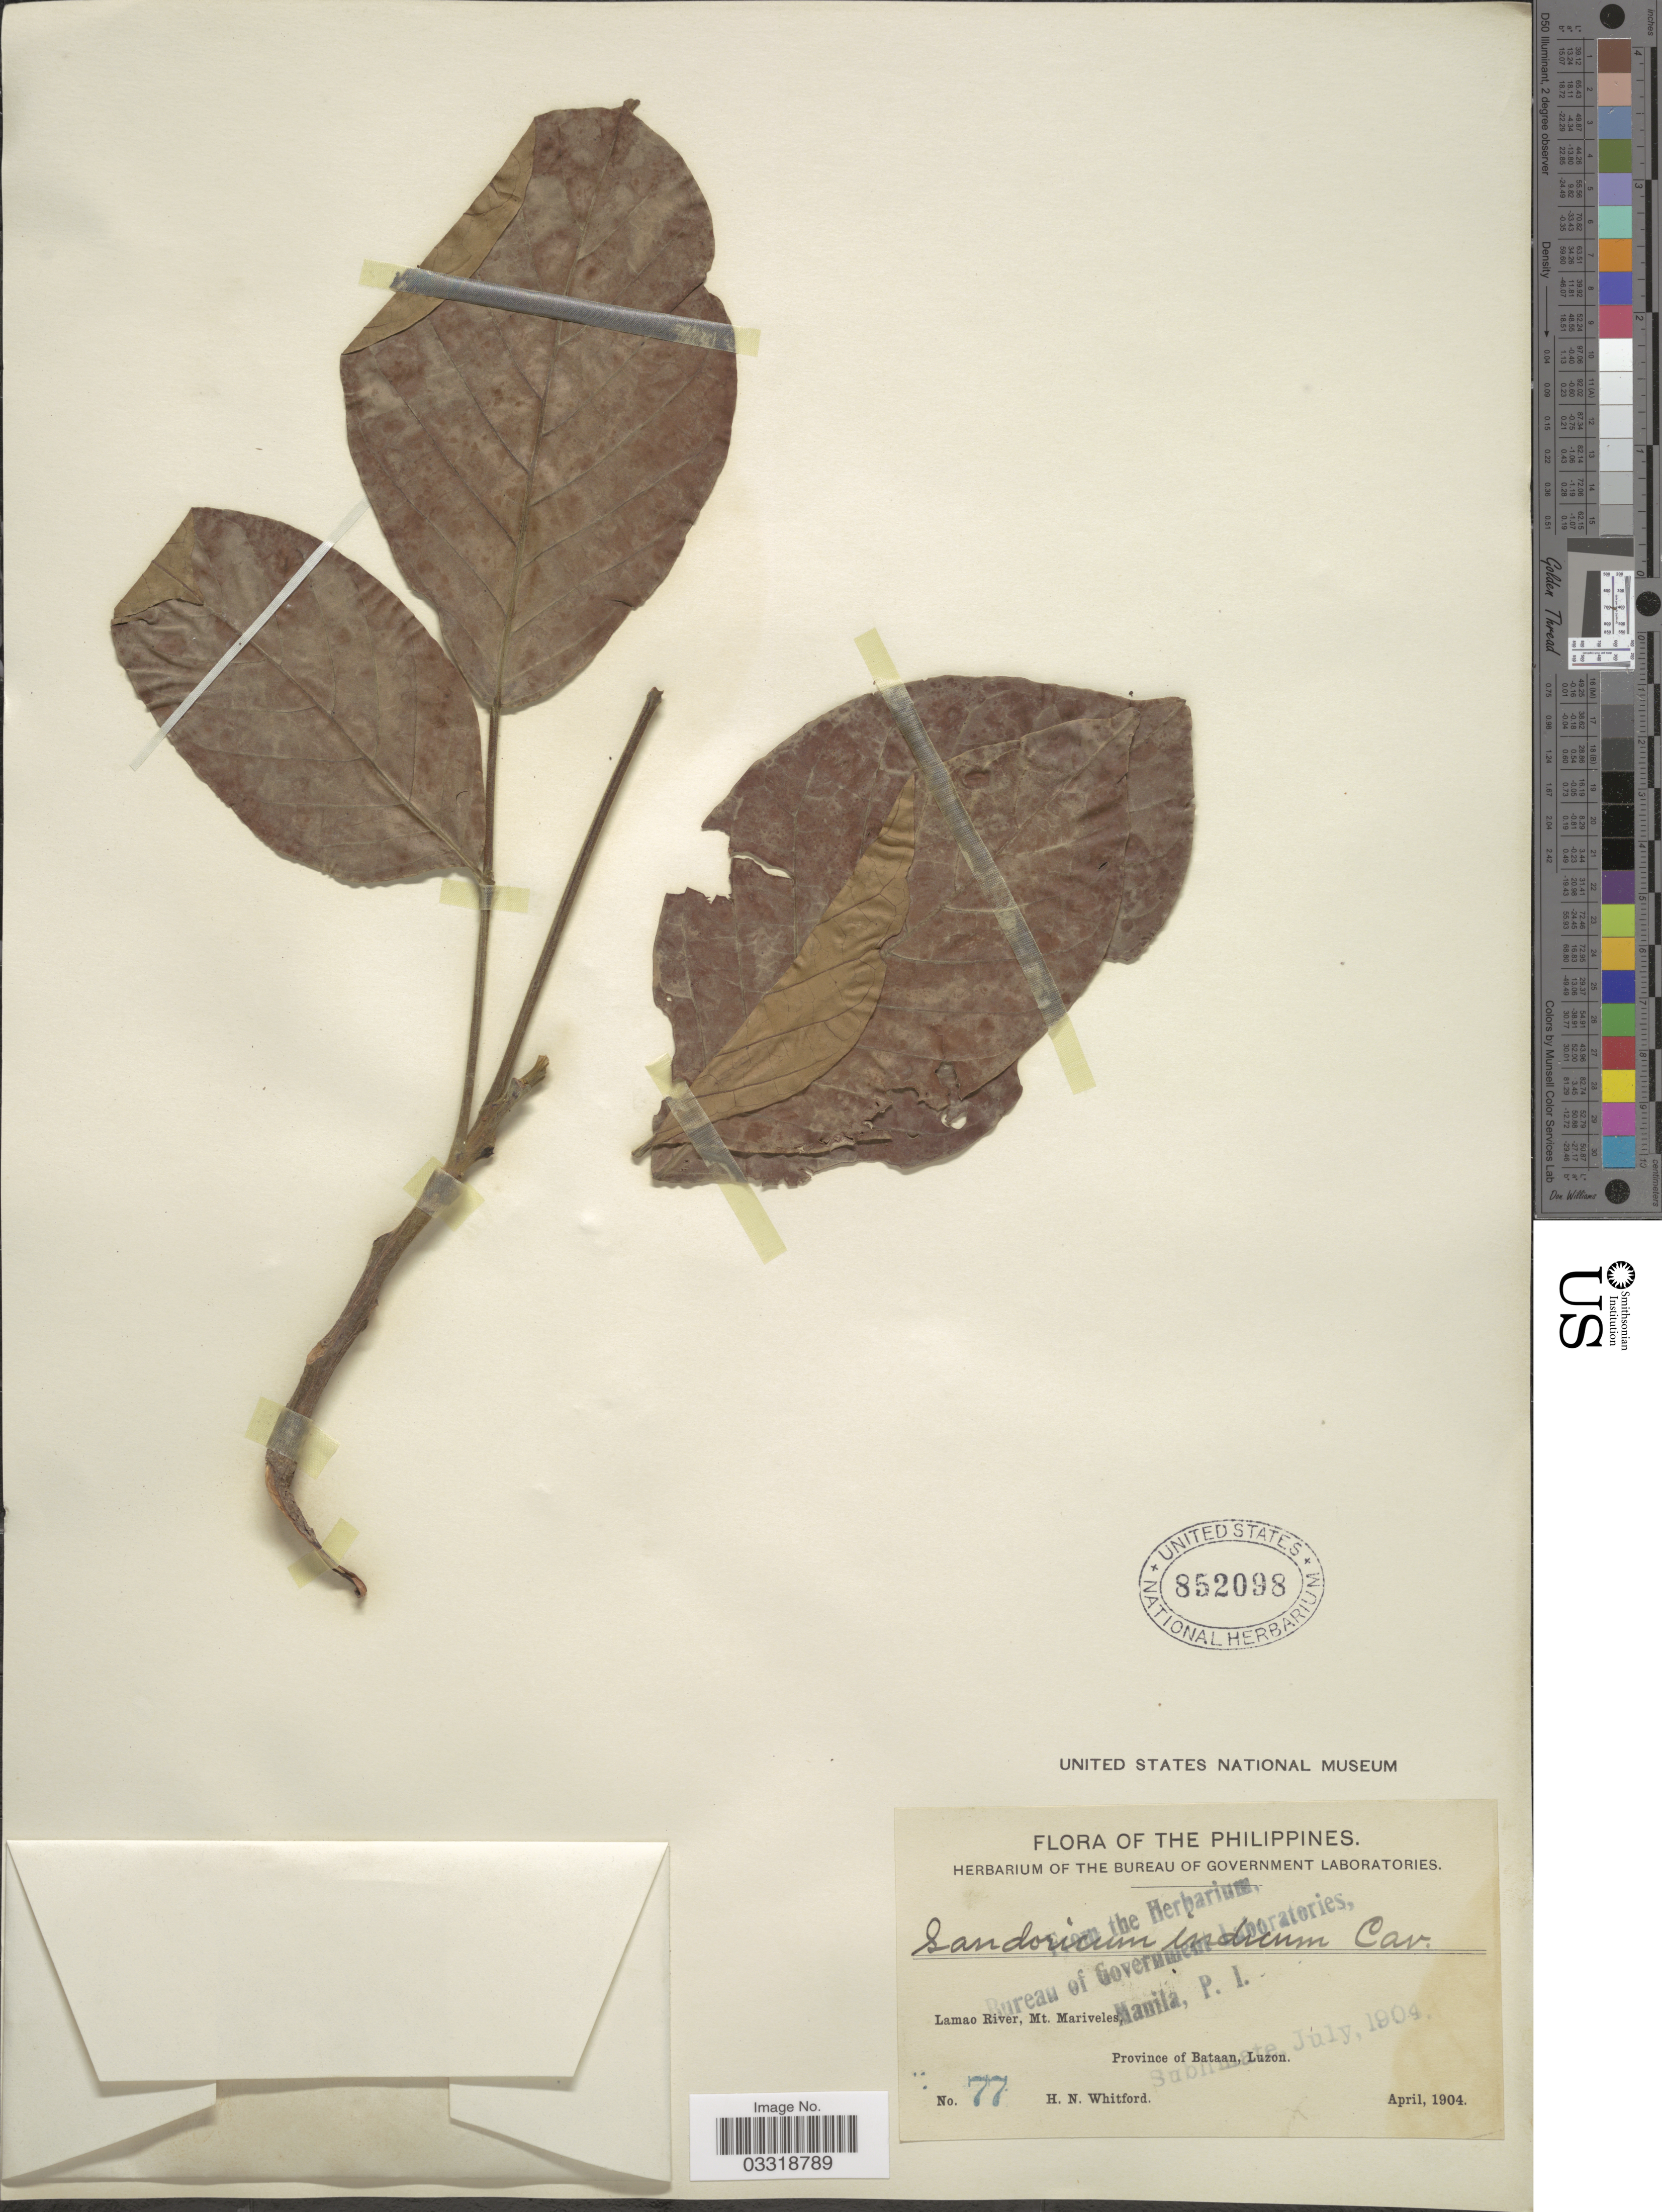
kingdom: Plantae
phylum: Tracheophyta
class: Magnoliopsida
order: Sapindales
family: Meliaceae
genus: Sandoricum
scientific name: Sandoricum koetjape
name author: (Burm. f.) Merr.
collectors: H. N. Whitford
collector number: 77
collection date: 1904-04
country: Philippines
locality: Lamao River, Mt. Mariveles, Province of Bataan, Luzon.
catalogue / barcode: US 852098